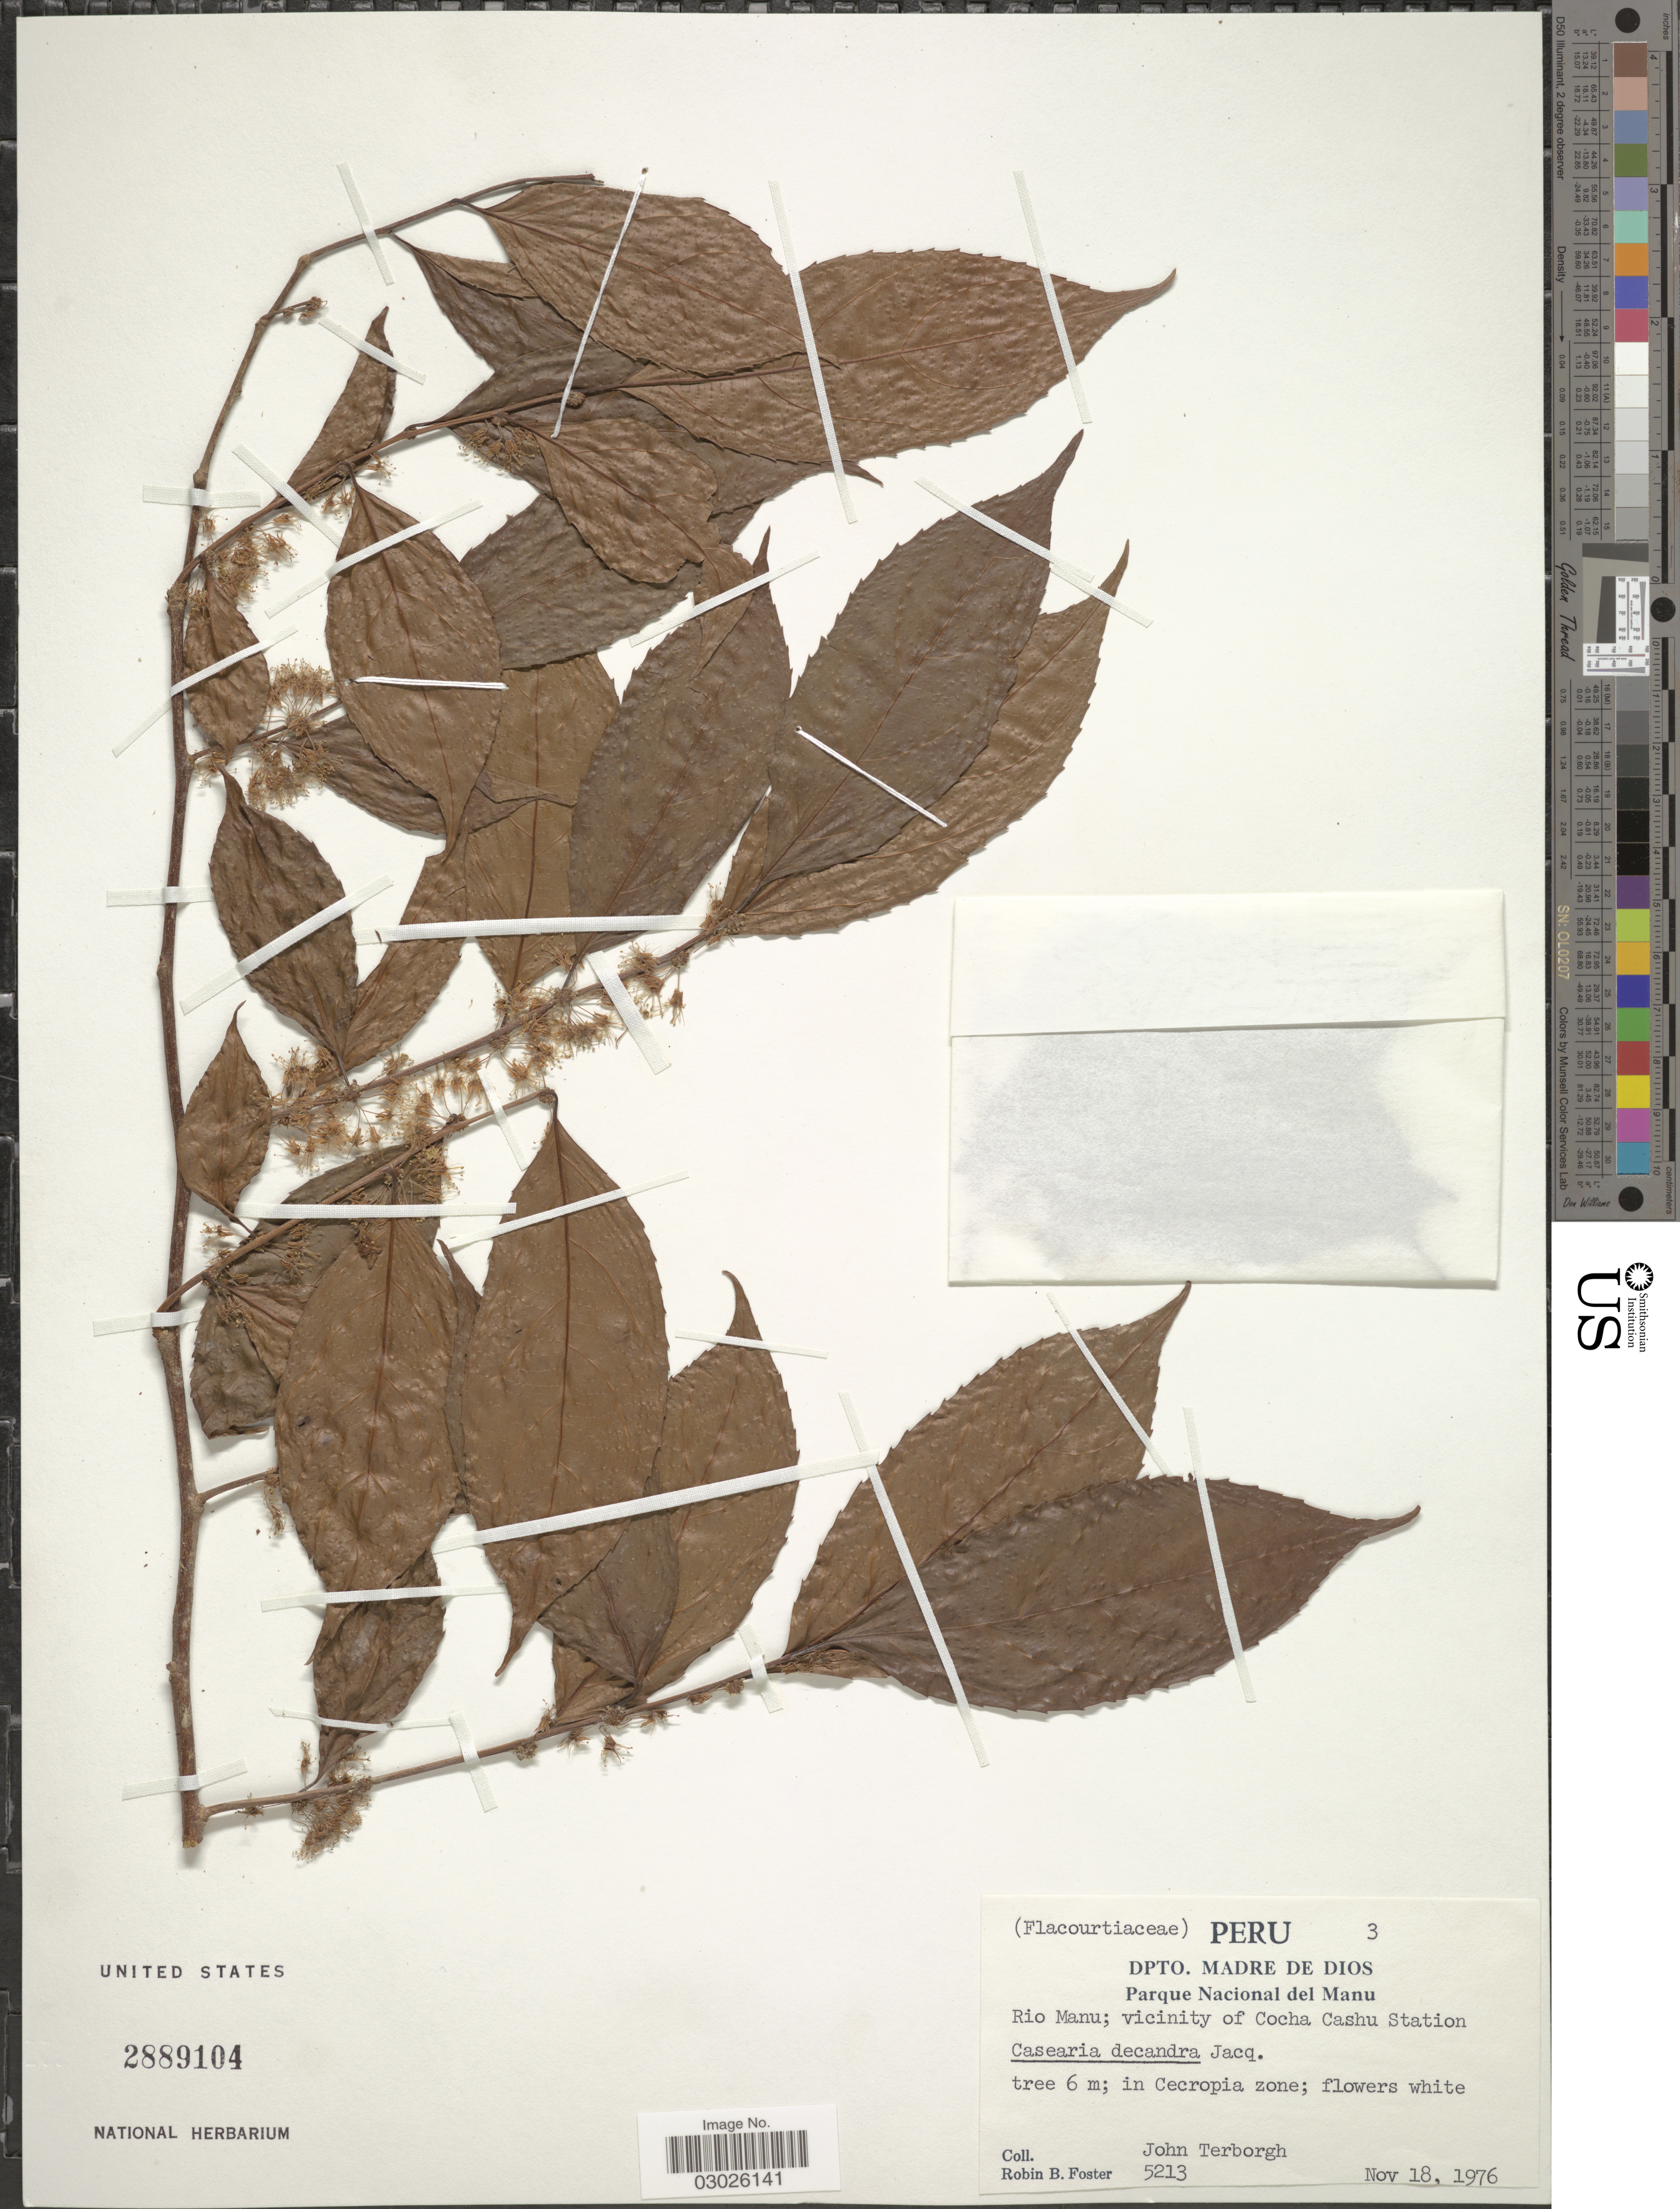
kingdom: Plantae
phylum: Tracheophyta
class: Magnoliopsida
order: Malpighiales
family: Salicaceae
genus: Casearia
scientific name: Casearia decandra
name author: Jacq.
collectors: J. Terborgh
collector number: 5213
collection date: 1976-11-18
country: Peru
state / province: Madre de Dios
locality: Dpto. Madre de Dios, Parque Nacional del Manu, Rio Manu; vicinity of Cocha Cashu Station.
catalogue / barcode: US 2889104